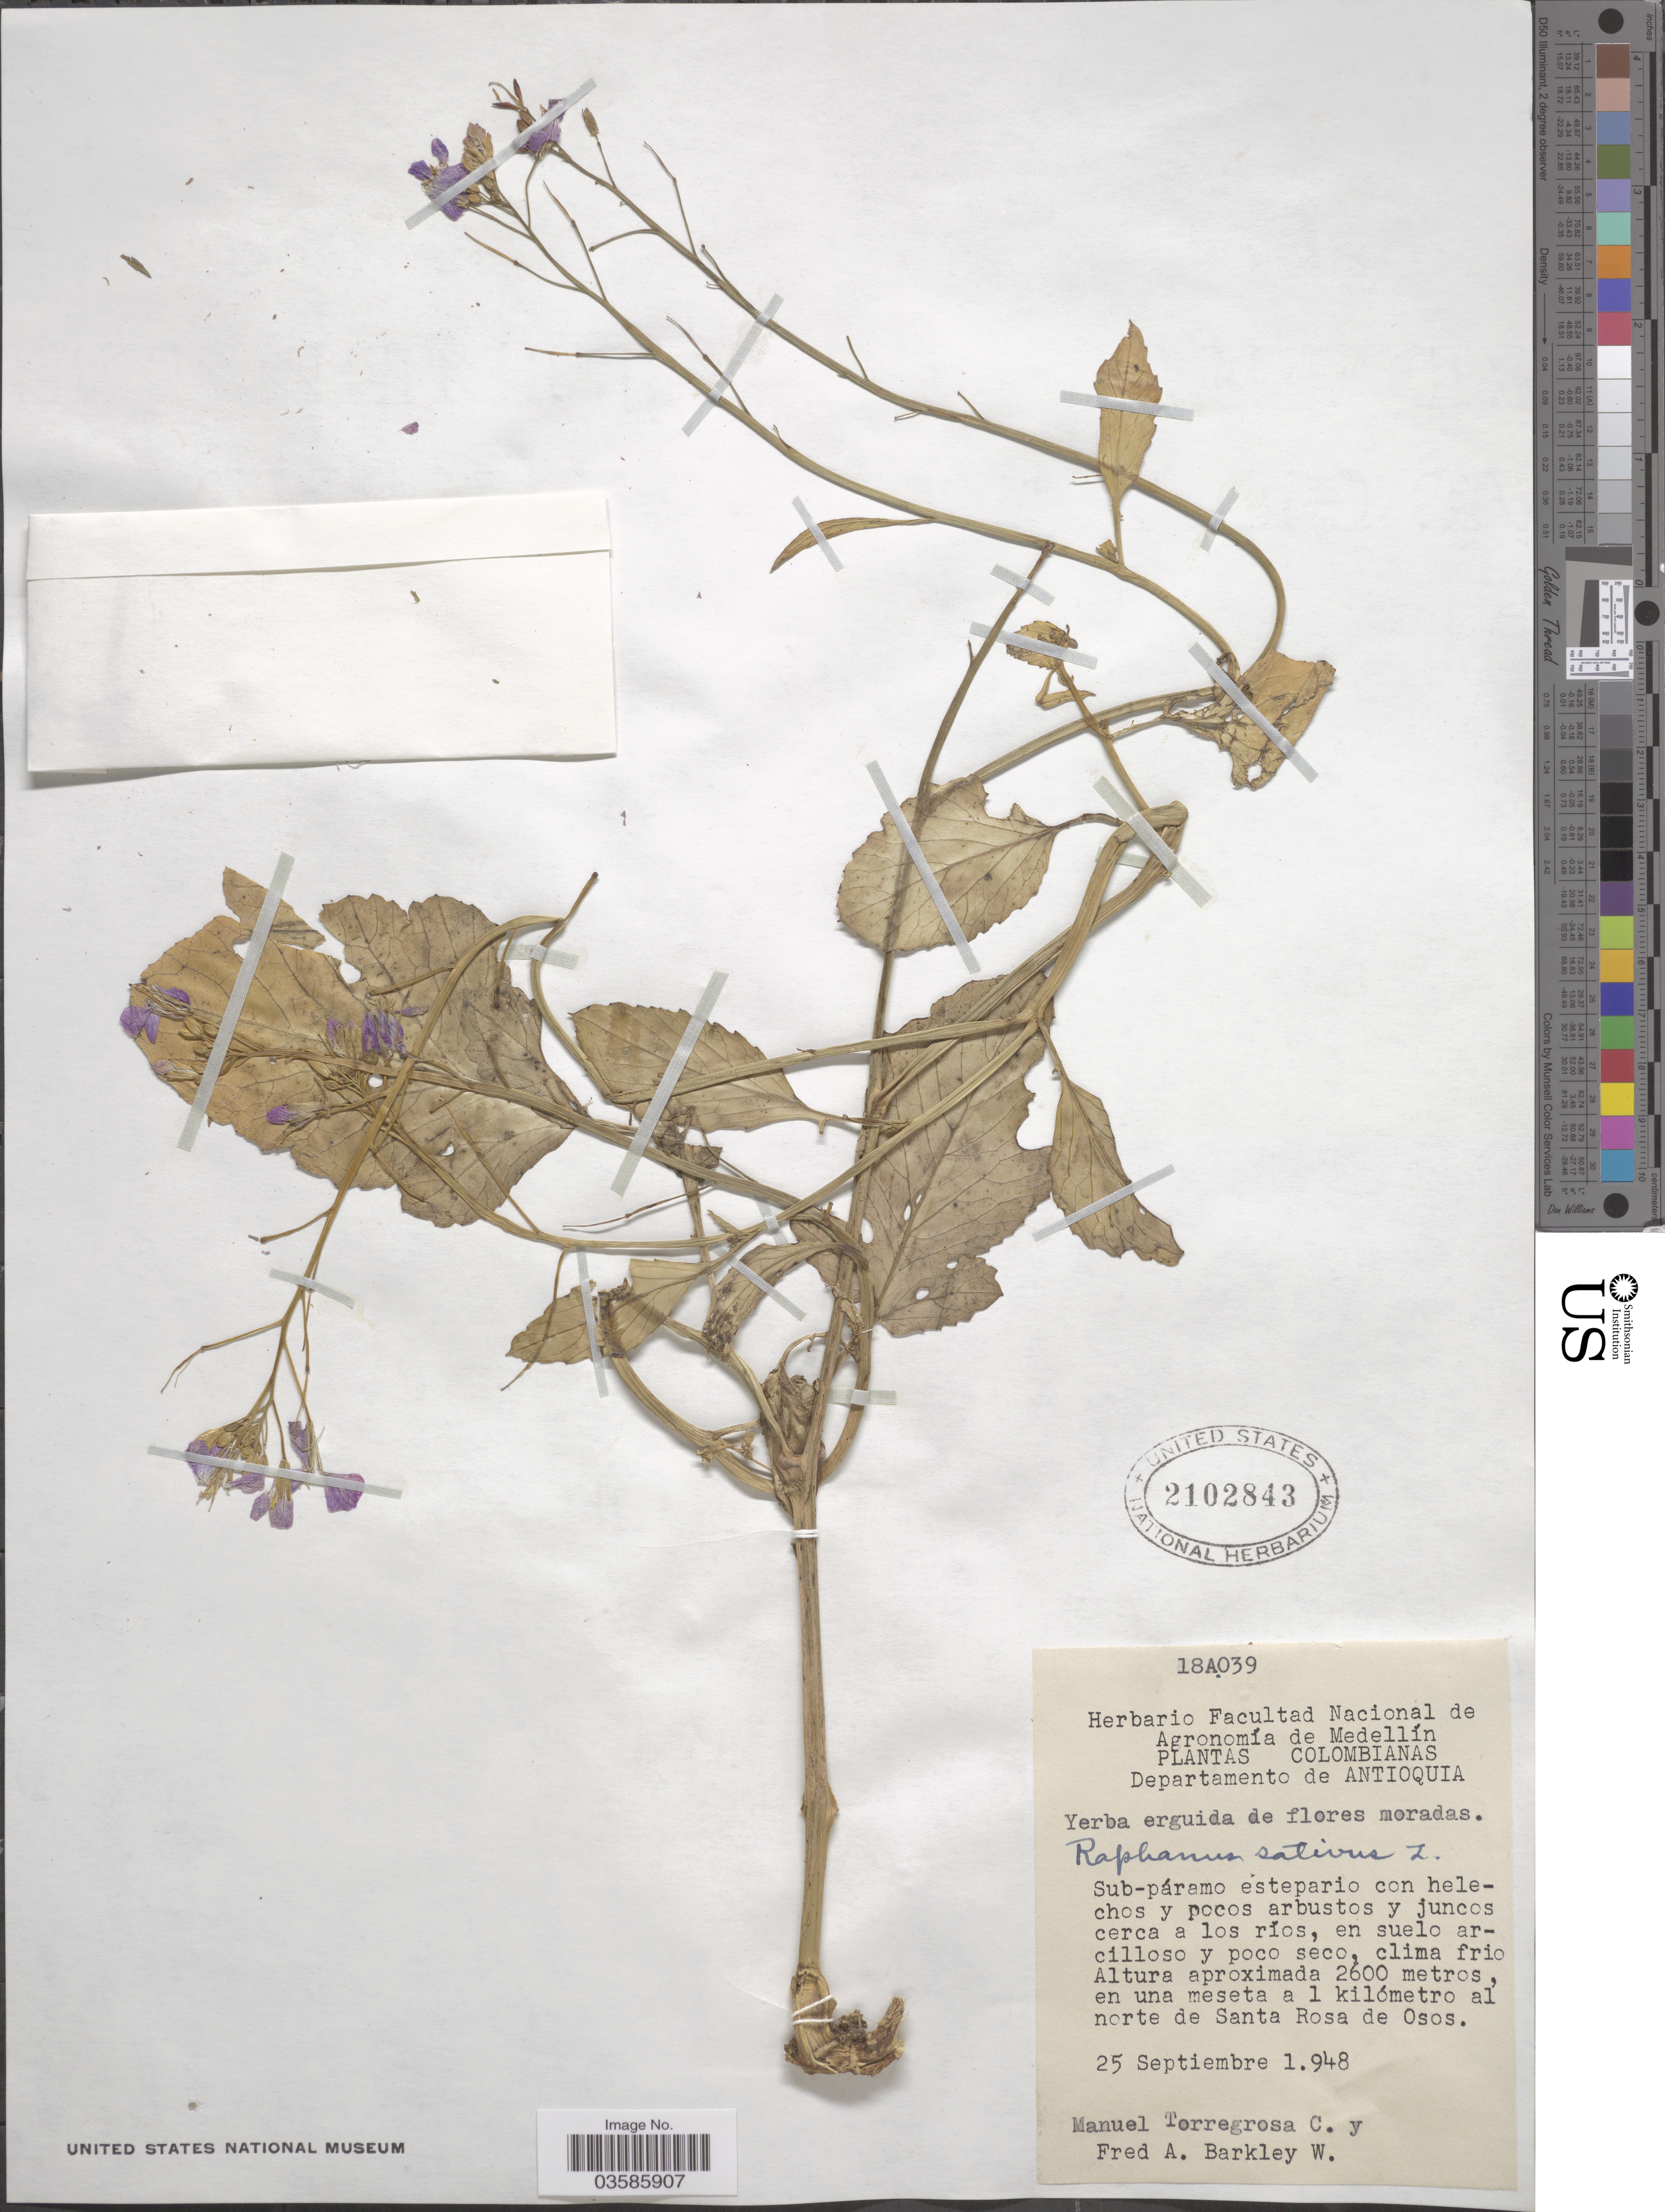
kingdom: Plantae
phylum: Tracheophyta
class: Magnoliopsida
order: Brassicales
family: Brassicaceae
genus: Raphanus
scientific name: Raphanus sativus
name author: L.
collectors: M. Torregrosa & F. Barkley W.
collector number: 18A039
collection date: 1948-09-25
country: Colombia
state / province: Antioquia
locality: Departamento de Antioquia. En una meseta a 1 kilómetro al norte de Santa Rosa de Osos.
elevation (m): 2600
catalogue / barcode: US 2102843